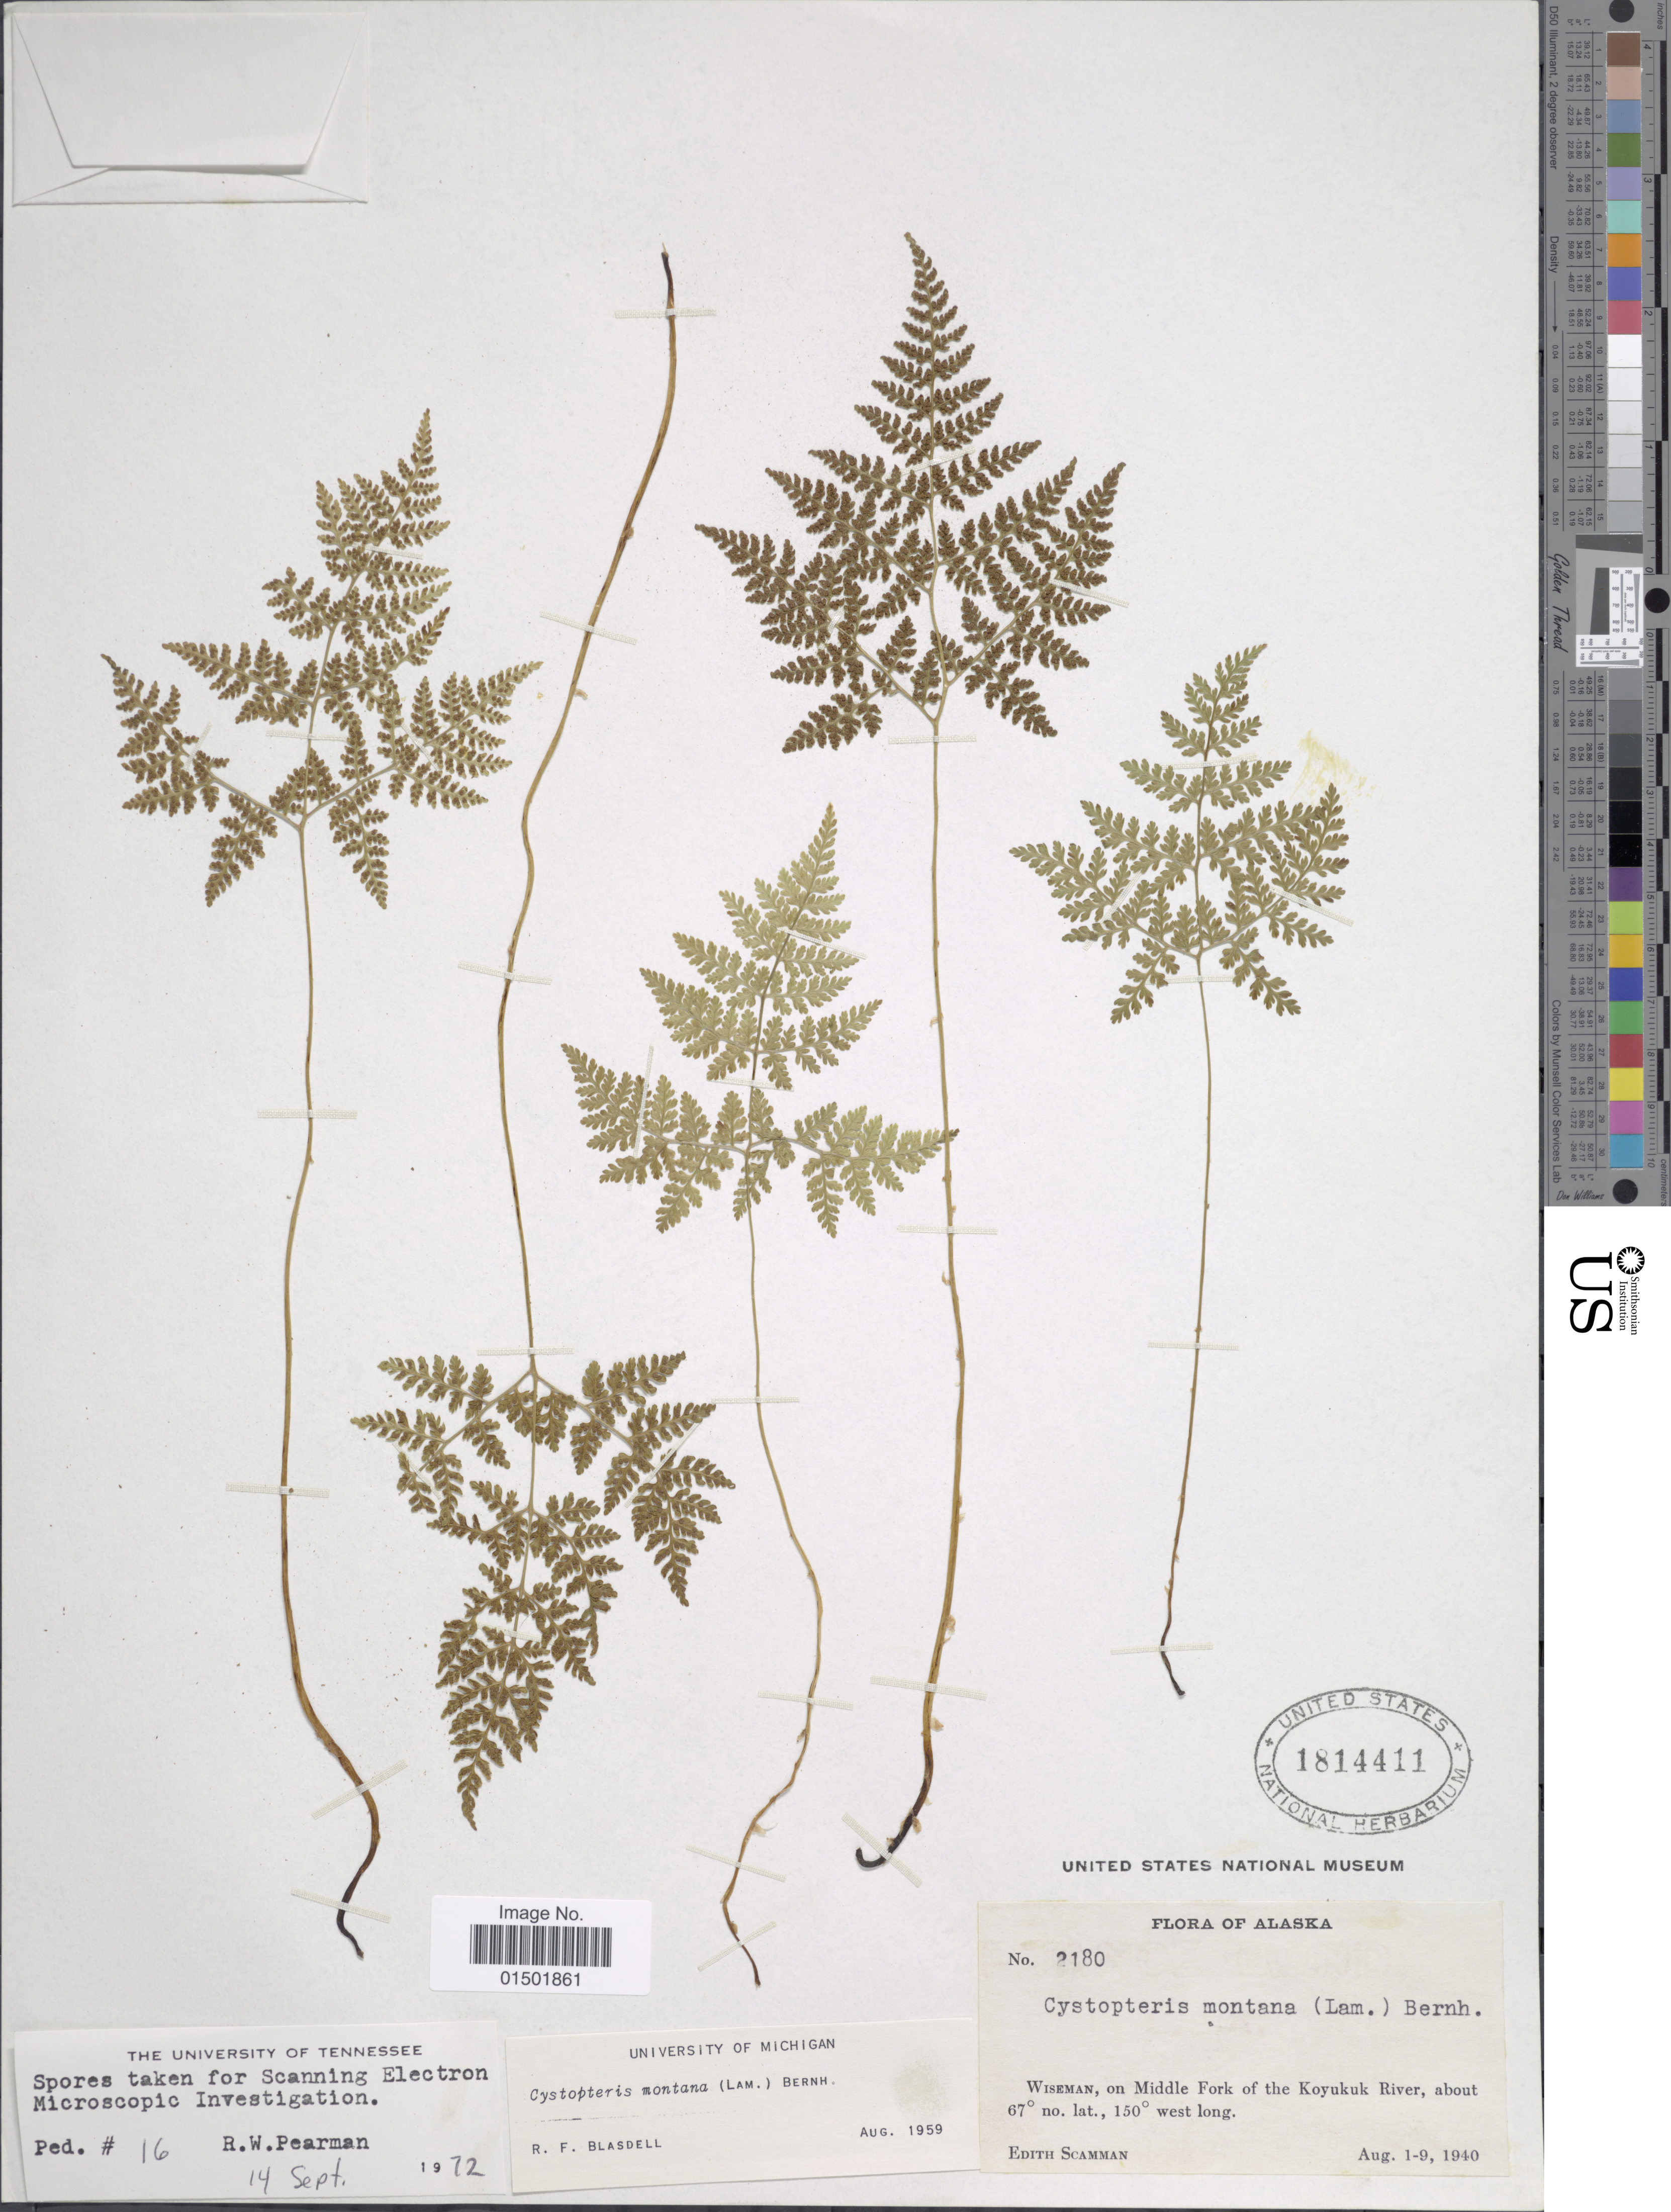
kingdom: Plantae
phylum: Tracheophyta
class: Polypodiopsida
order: Polypodiales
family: Cystopteridaceae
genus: Cystopteris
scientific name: Cystopteris montana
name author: (Lam.) Desv.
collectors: E. Scamman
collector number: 2180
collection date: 1940-08-01/1940-08-09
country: United States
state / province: Alaska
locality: Wiseman, on Middle Fork of the Koyukuk River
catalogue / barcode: US 1814411